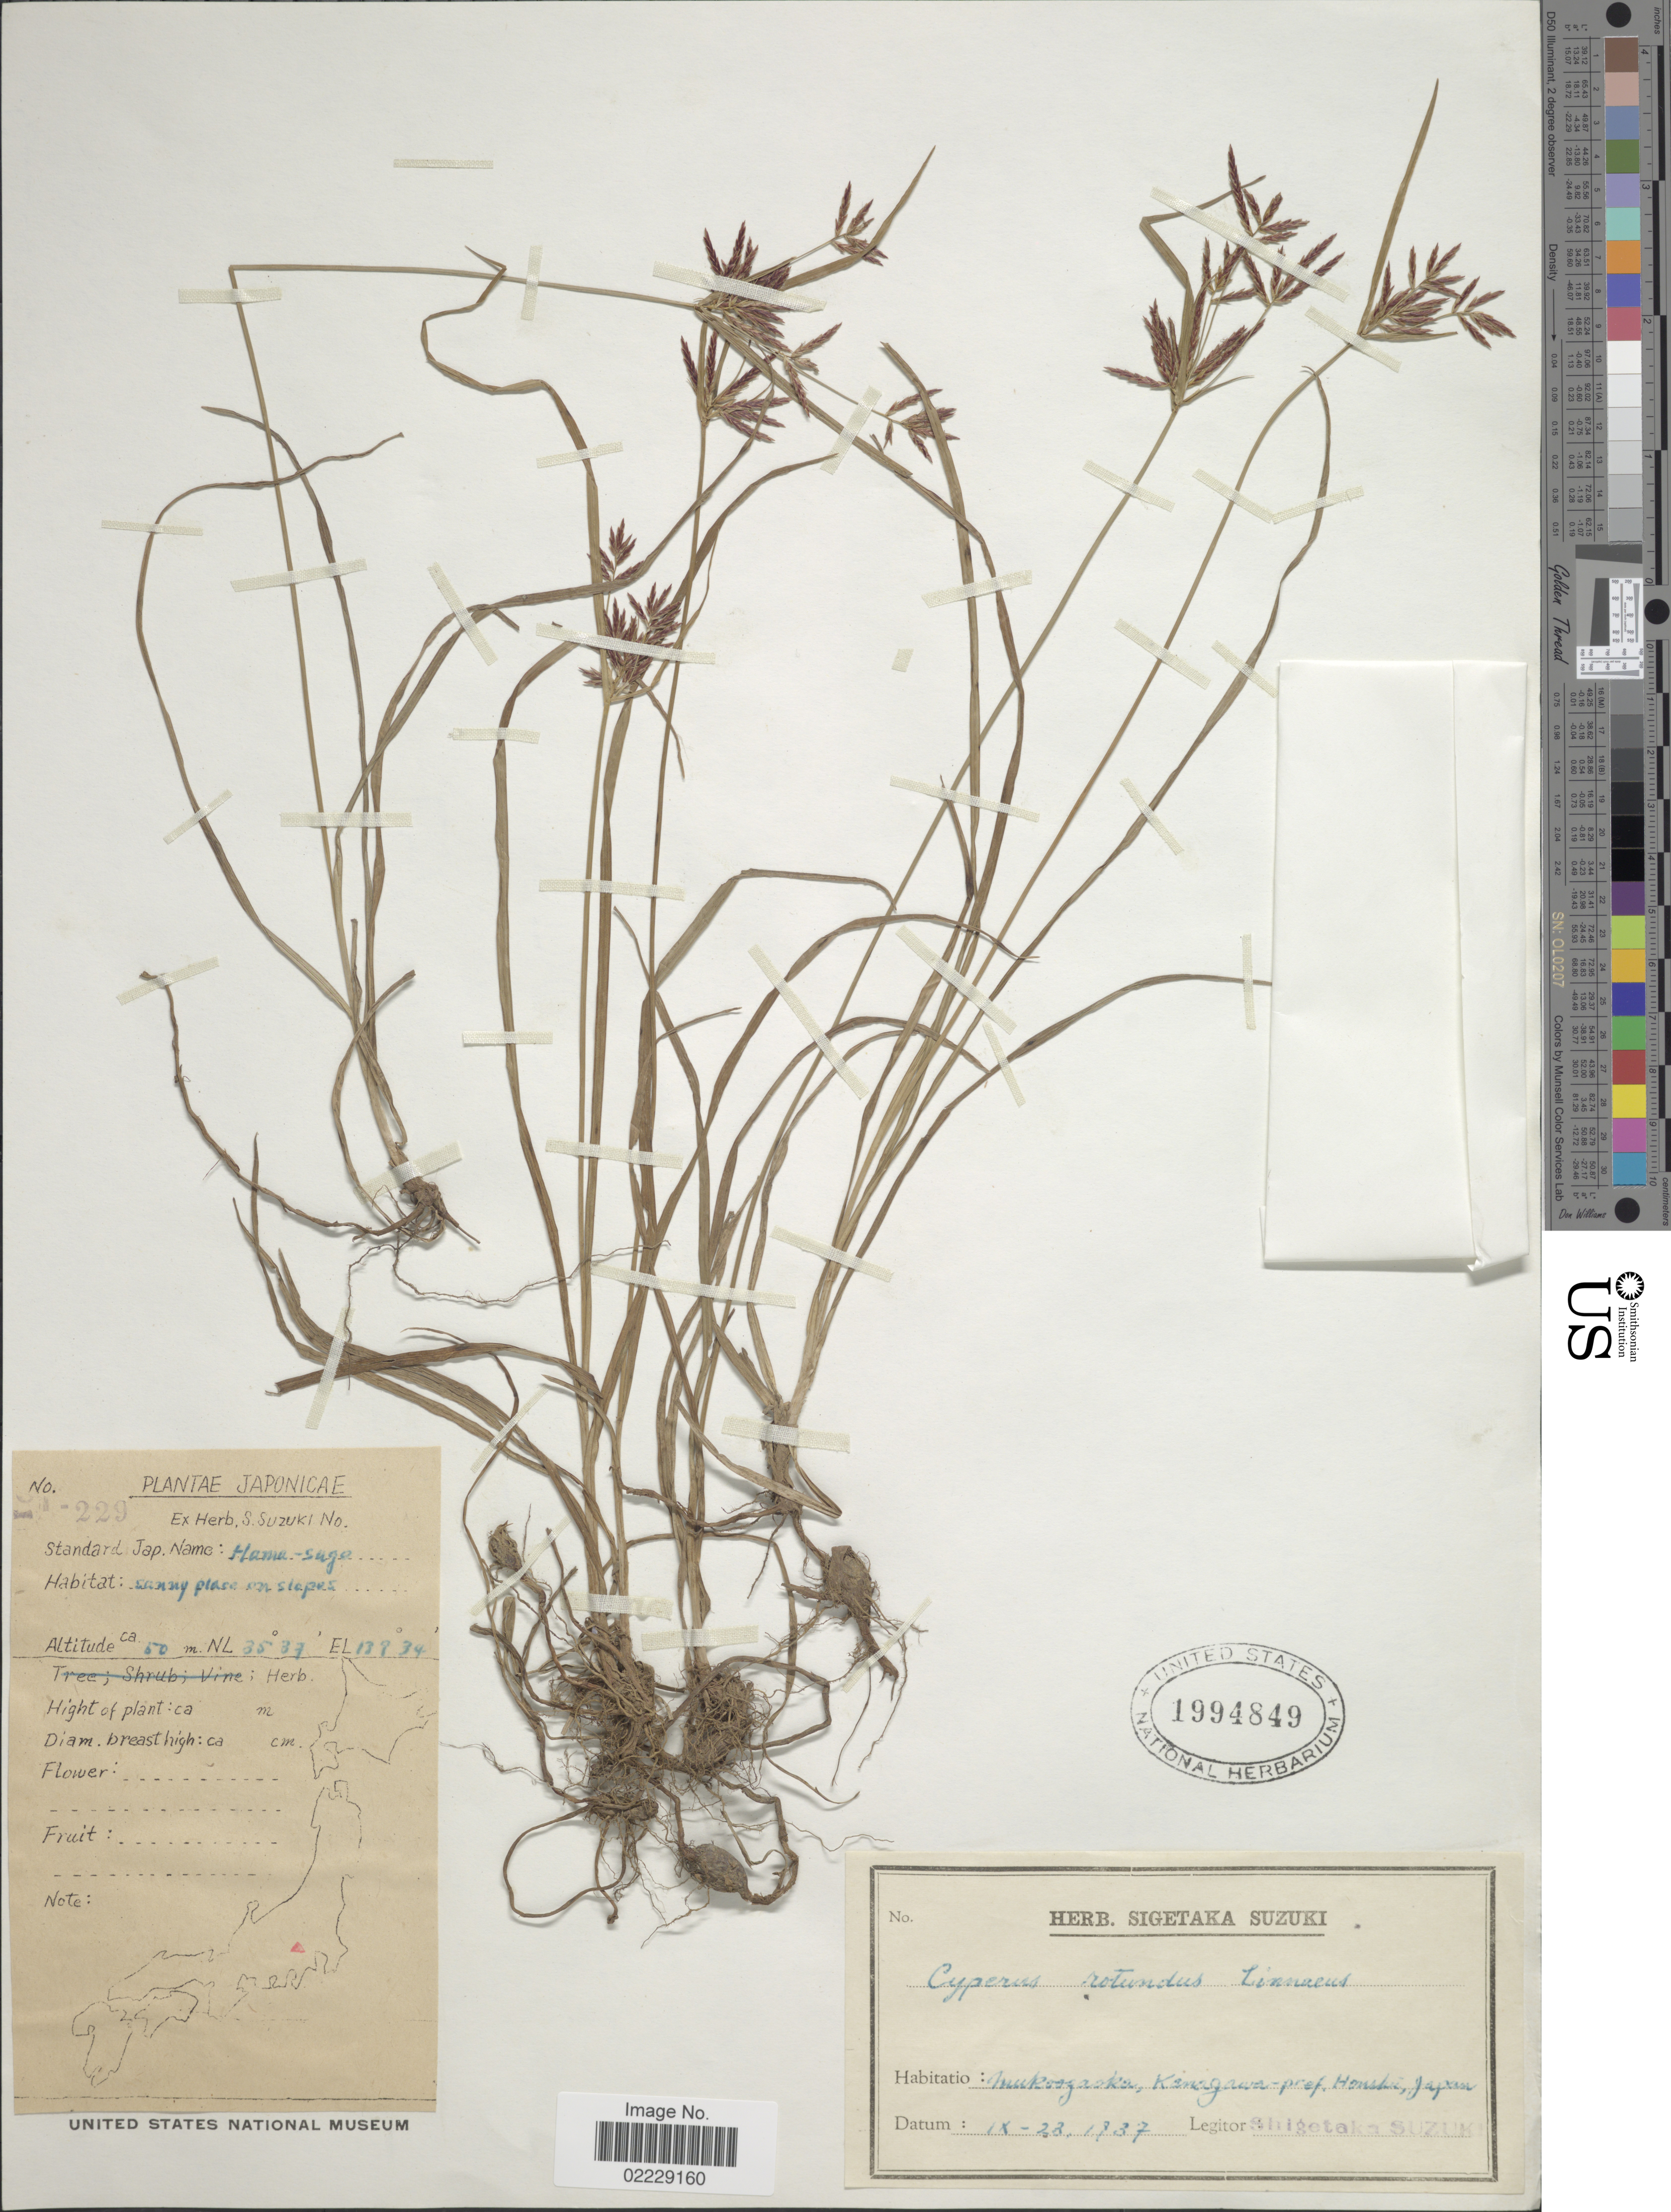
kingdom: Plantae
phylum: Tracheophyta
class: Liliopsida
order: Poales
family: Cyperaceae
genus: Cyperus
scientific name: Cyperus rotundus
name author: L.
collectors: S. Suzuki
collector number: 229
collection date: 1937-09-23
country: Japan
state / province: Kanagawa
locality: Mukoogaoka, Kanagawa-pref. Hondu, Japon.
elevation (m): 50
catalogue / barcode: US 1994849